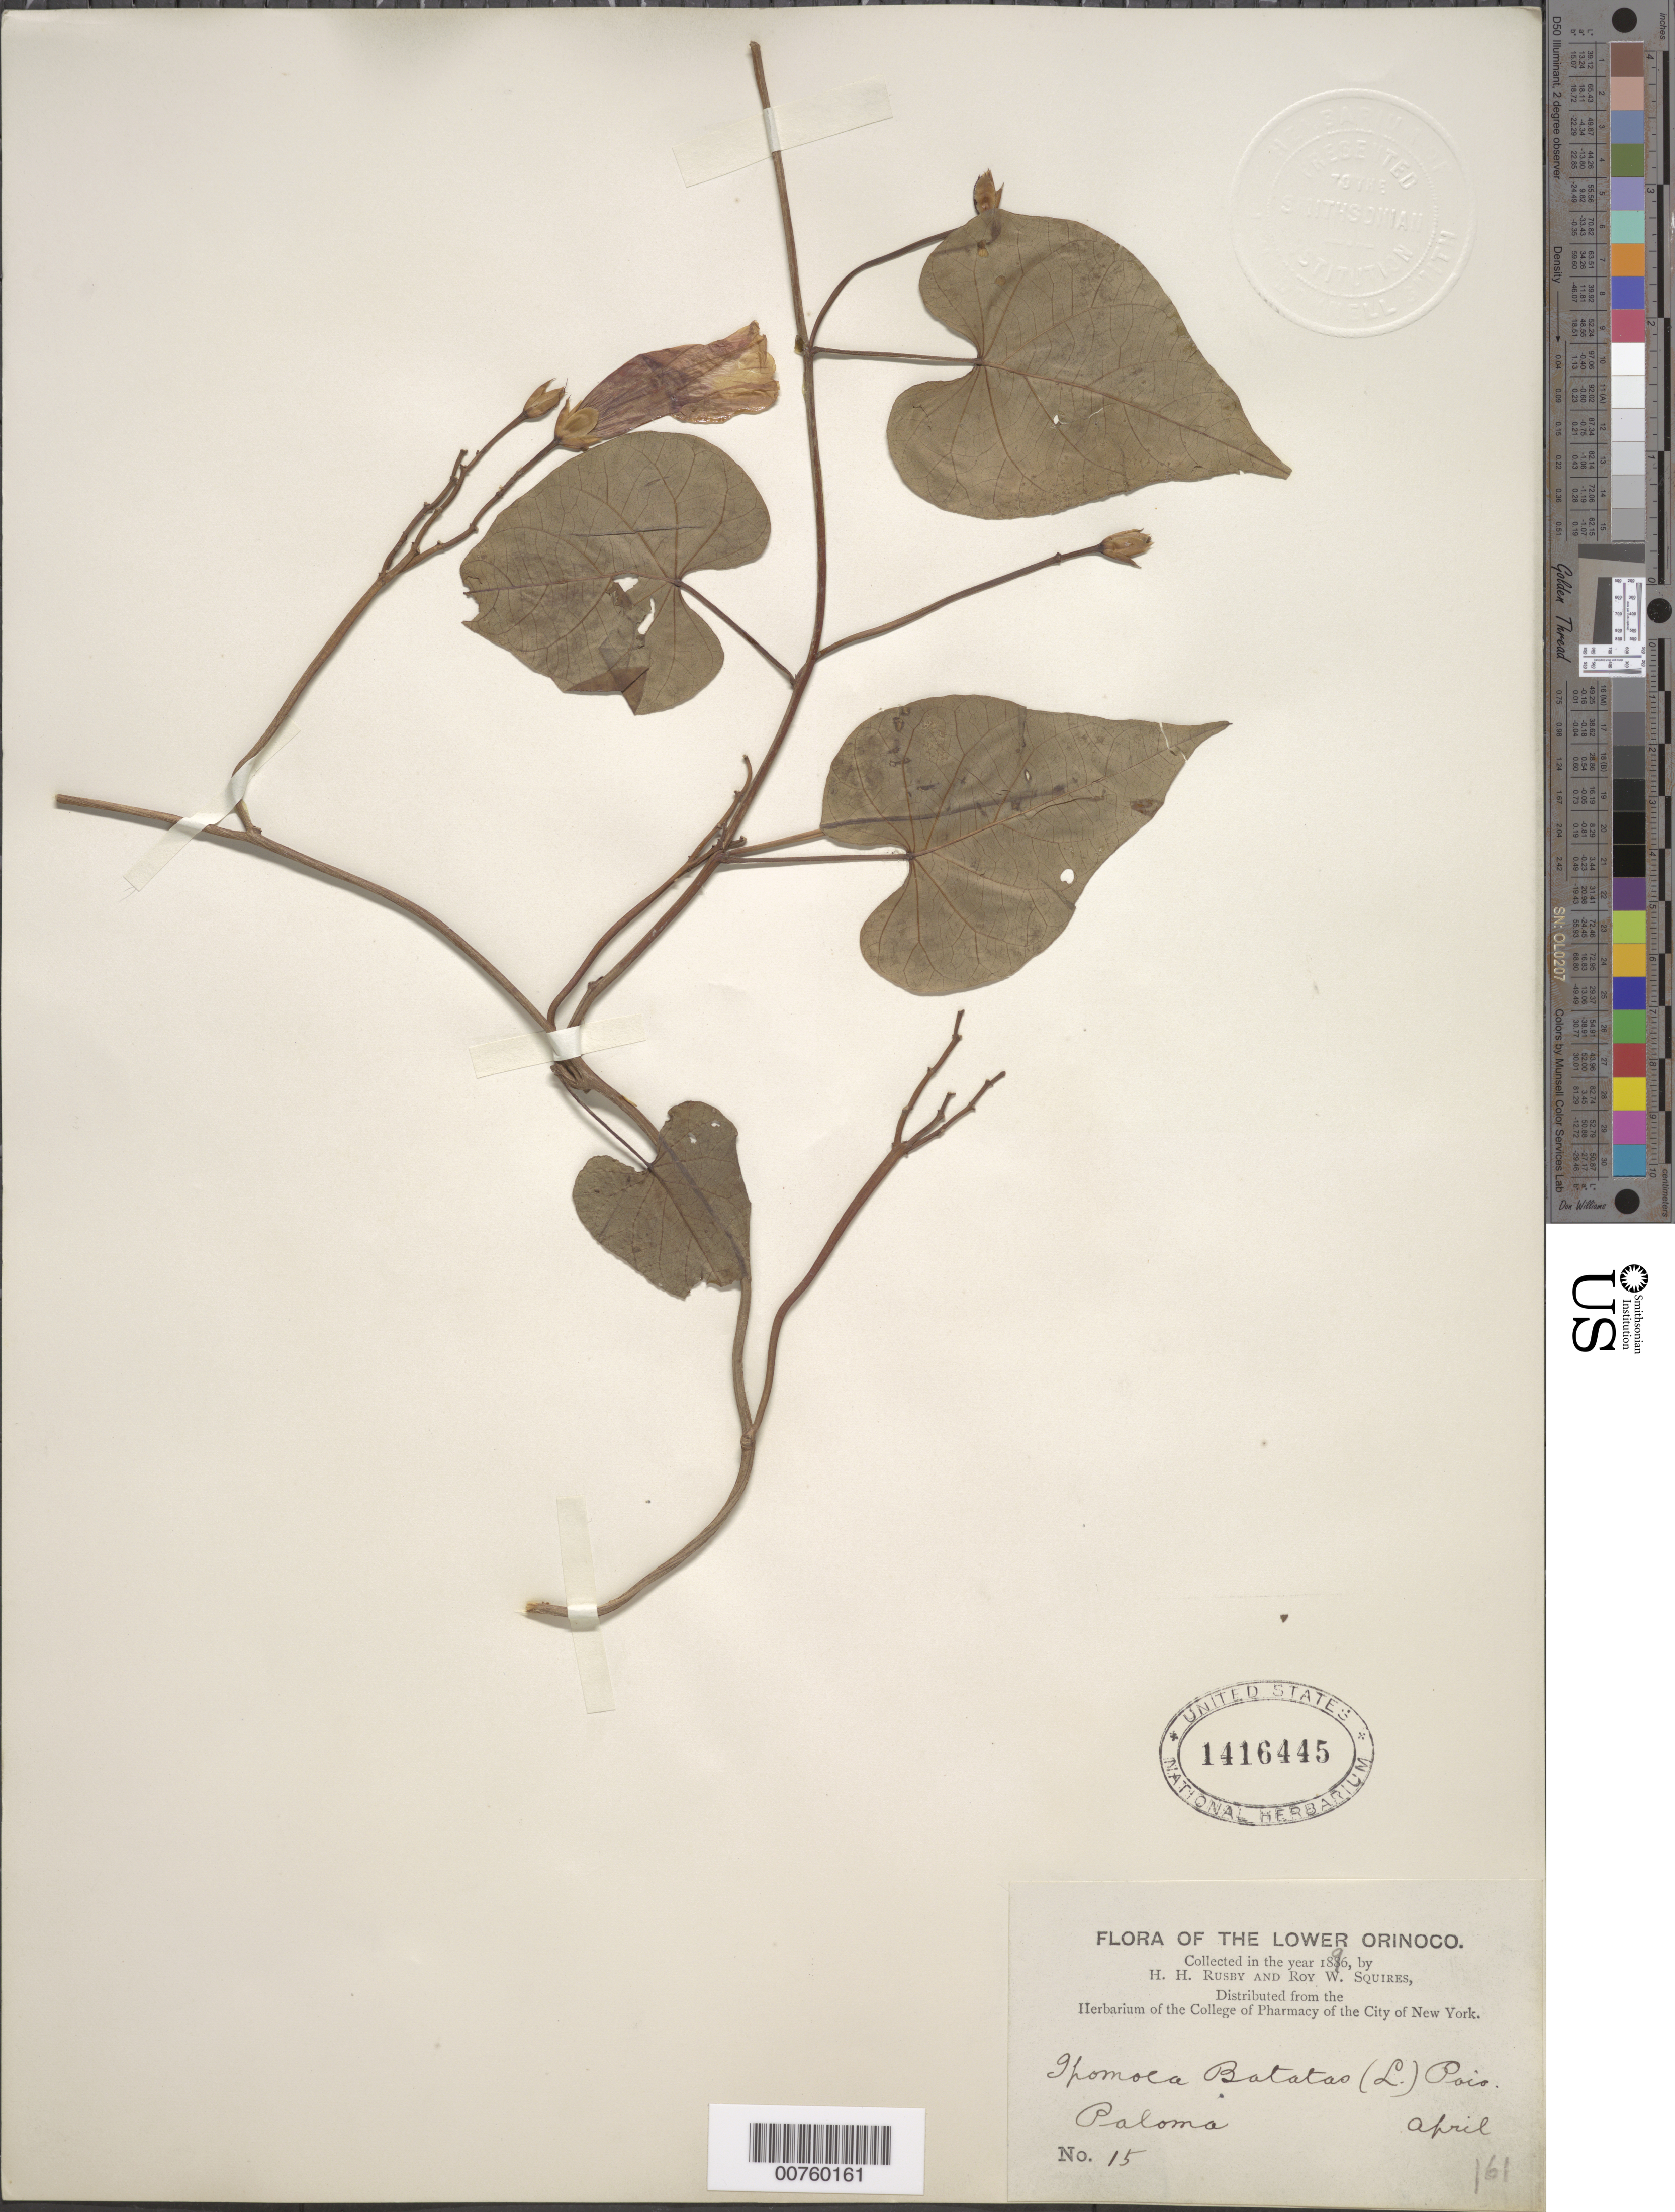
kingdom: Plantae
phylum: Tracheophyta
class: Magnoliopsida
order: Solanales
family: Convolvulaceae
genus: Ipomoea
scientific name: Ipomoea batatas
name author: (L.) Lam.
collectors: H. H. Rusby & R. Squires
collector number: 15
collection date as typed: April 1896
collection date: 1896-04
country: Venezuela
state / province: Delta Amacuro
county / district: Antonio Díaz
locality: Lower Orinoco, Isla La Paloma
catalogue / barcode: US 1416445